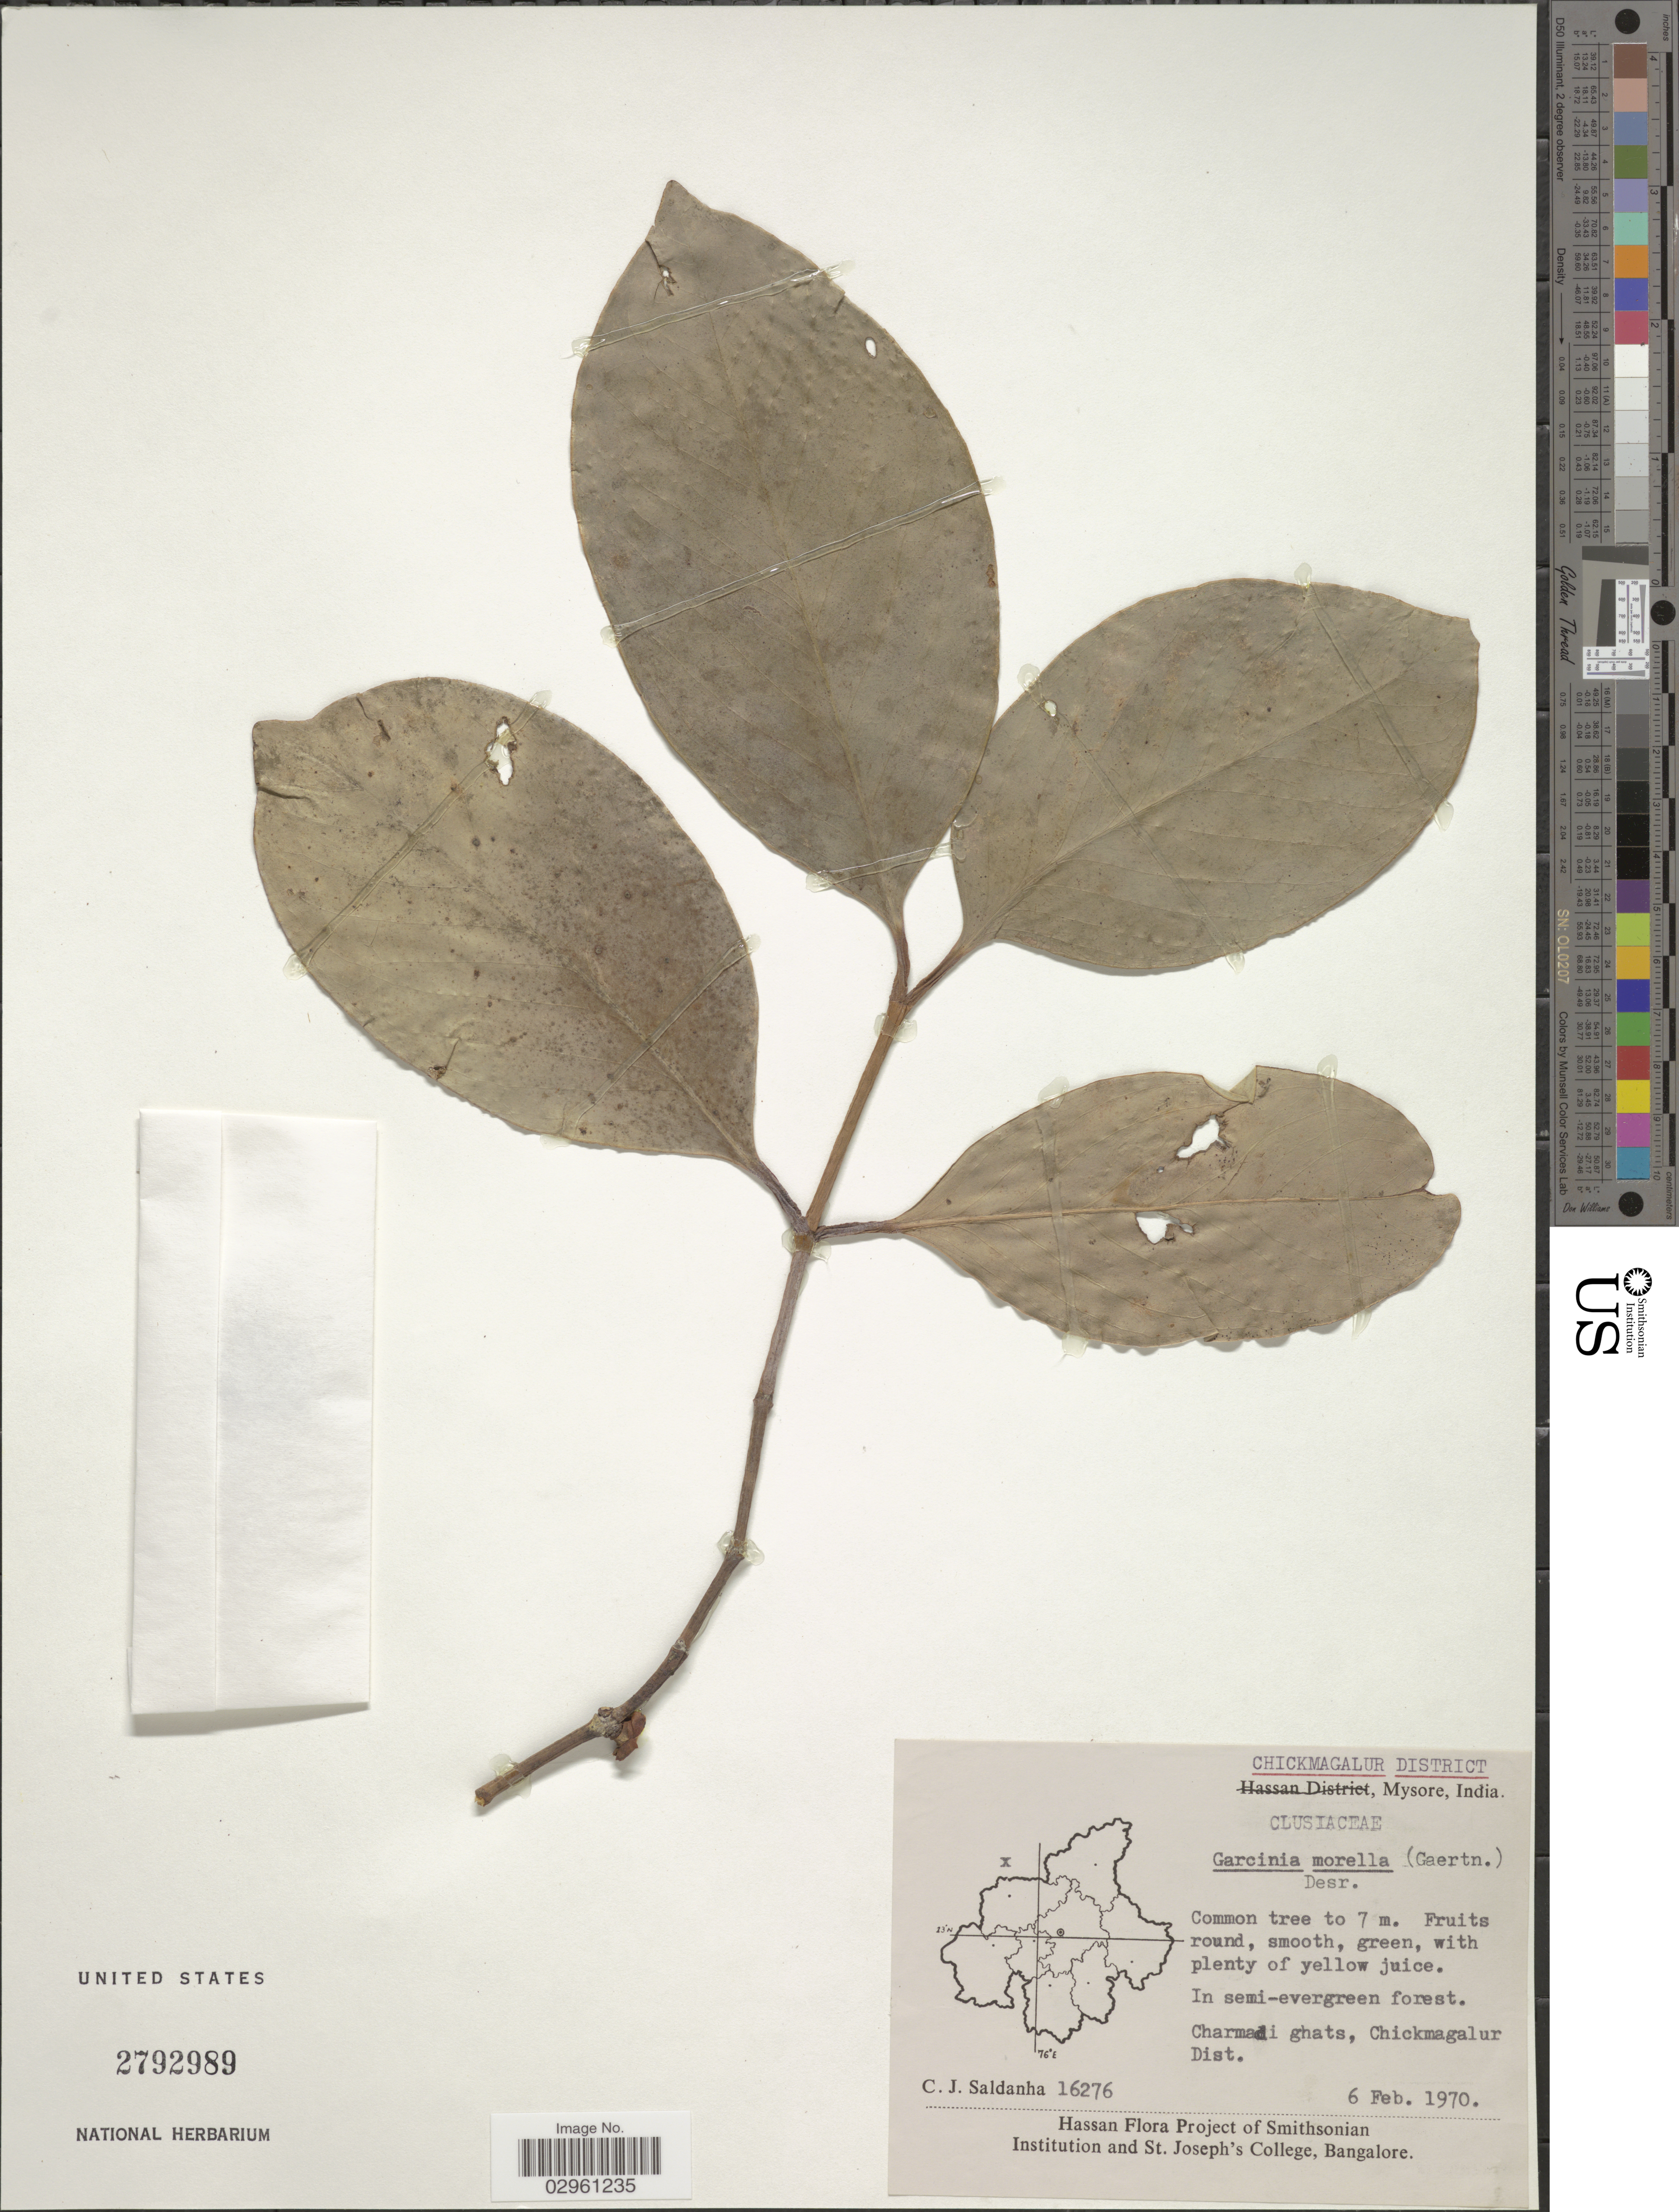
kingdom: Plantae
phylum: Tracheophyta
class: Magnoliopsida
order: Malpighiales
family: Clusiaceae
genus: Garcinia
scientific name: Garcinia morella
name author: (Gaertn.) Desr.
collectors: C. J. Saldanha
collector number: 16276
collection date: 1970-02-06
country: India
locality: Chickmagalur District. In semi-evergreen forest. Charmadi ghats, Chickmagalur Dist.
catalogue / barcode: US 2792989